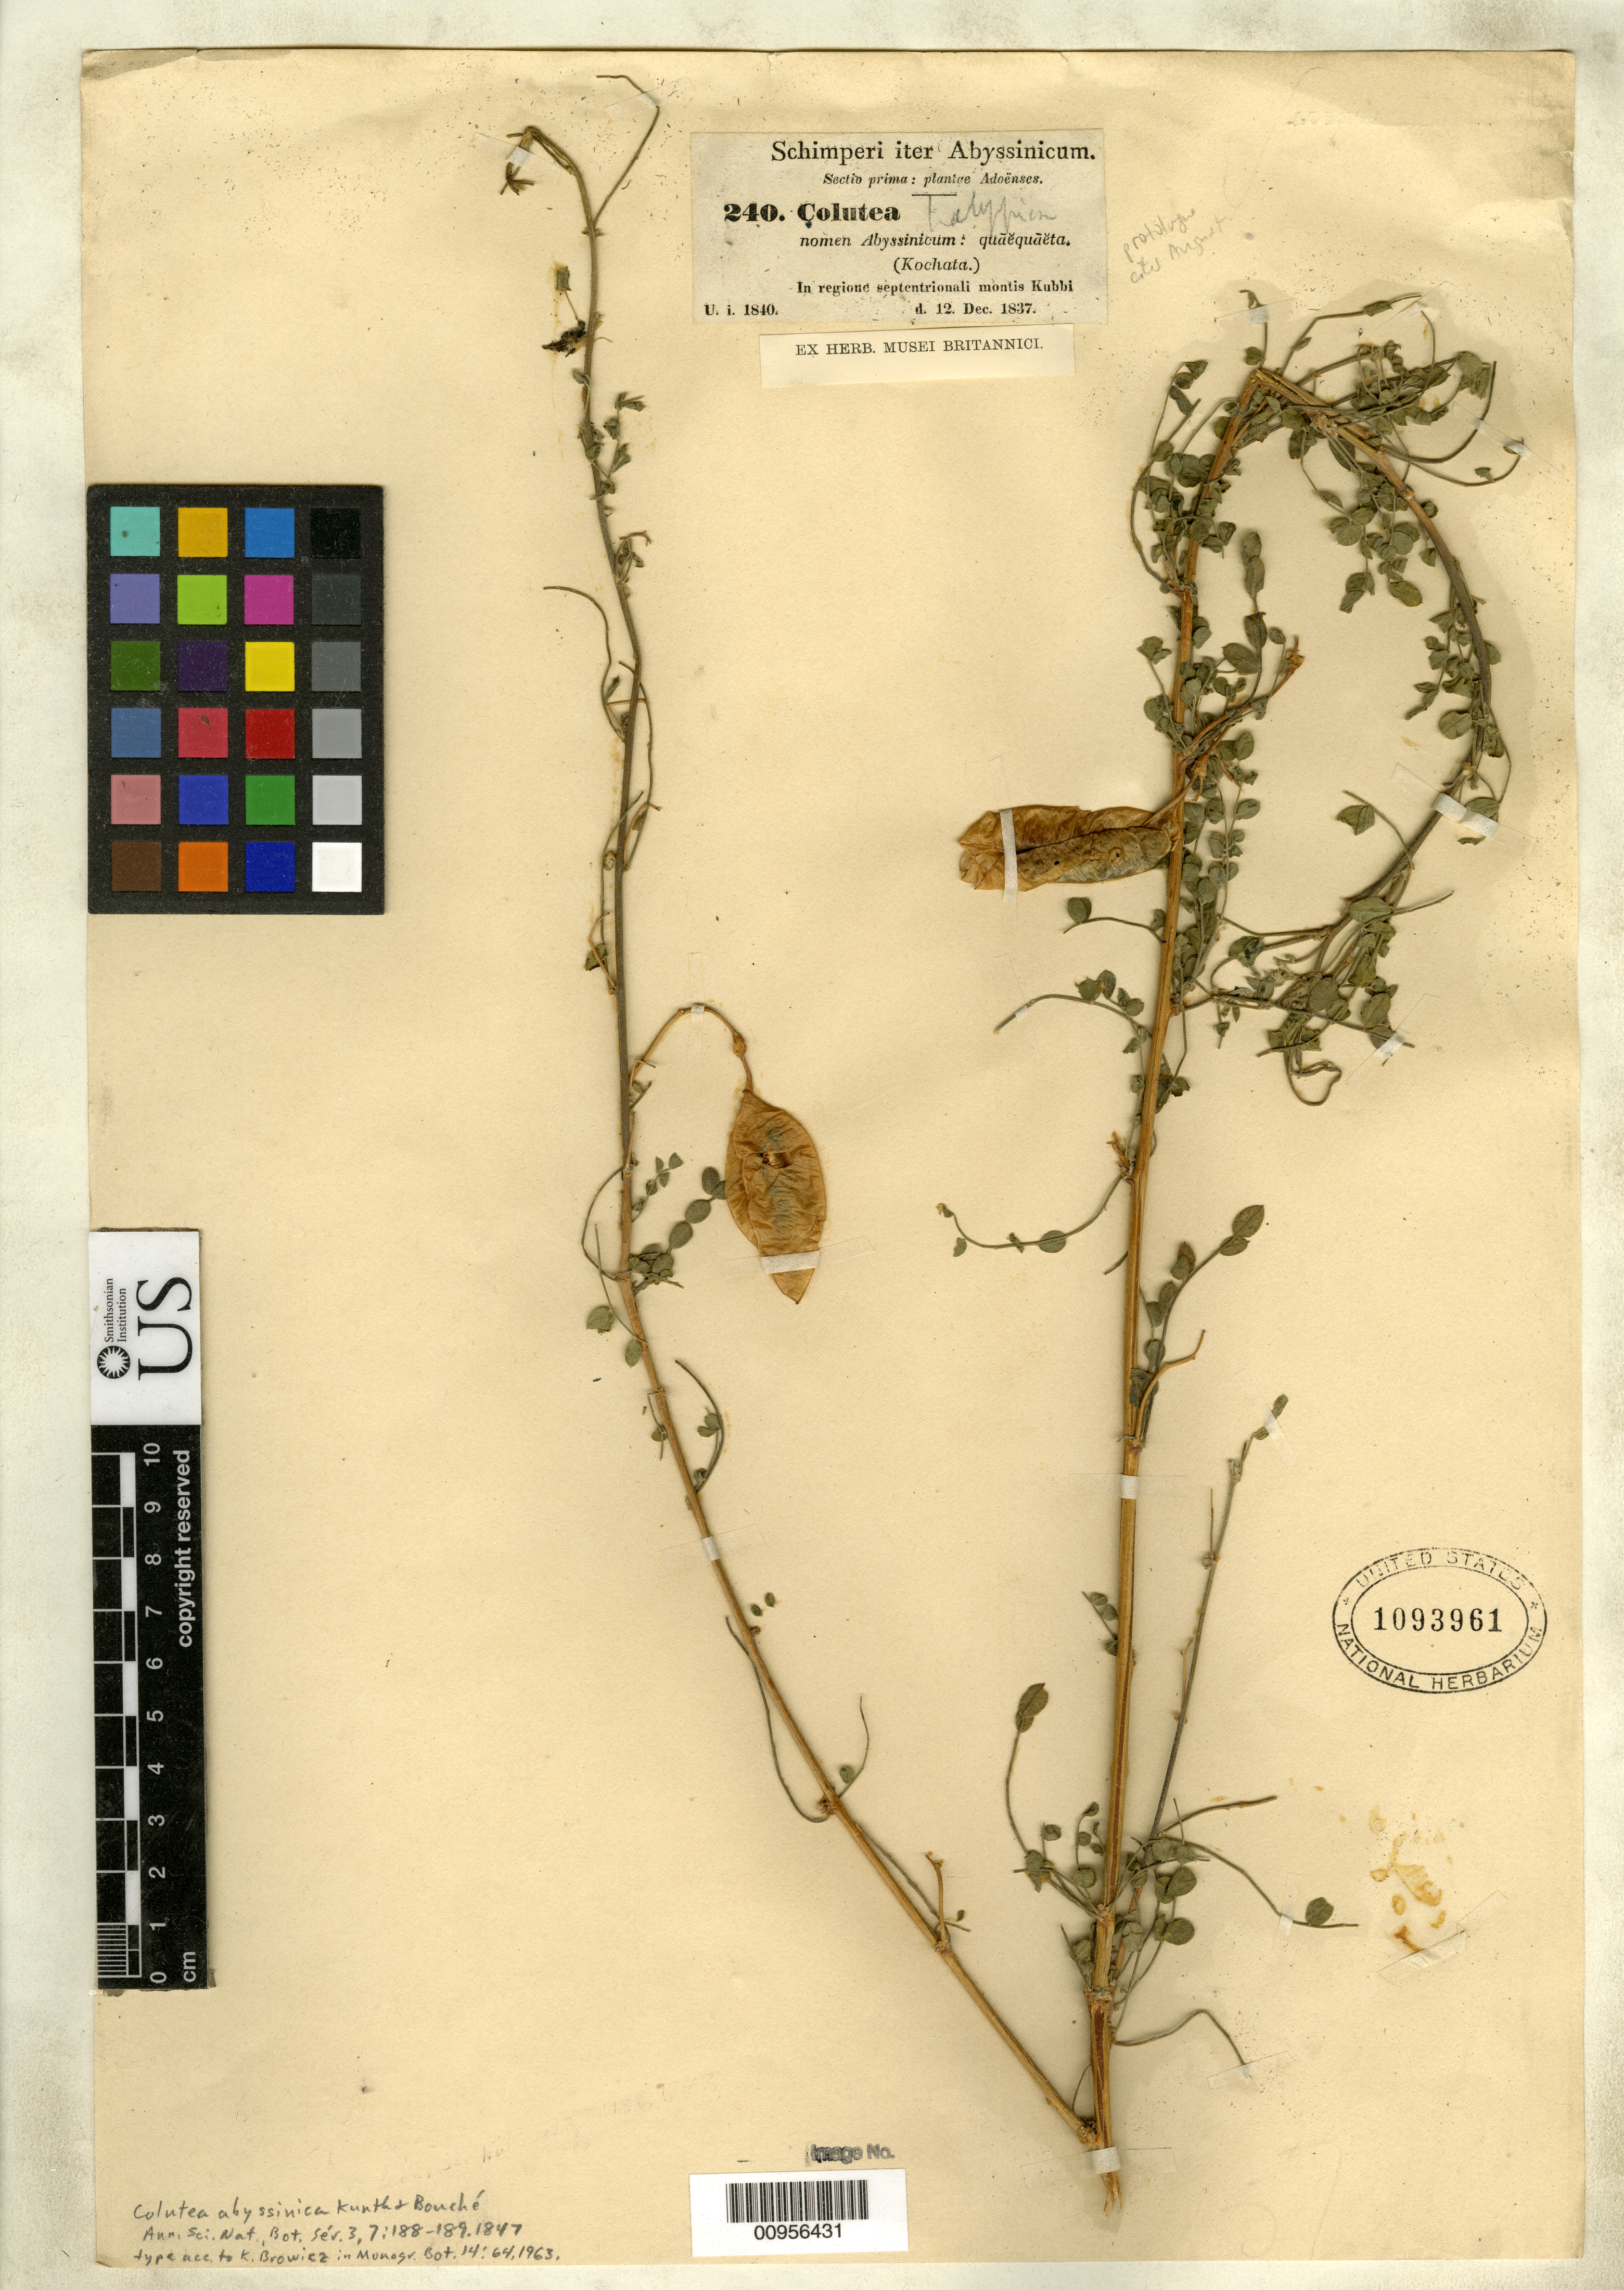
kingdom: Plantae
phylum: Tracheophyta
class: Magnoliopsida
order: Fabales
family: Fabaceae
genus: Colutea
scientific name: Colutea abyssinica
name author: Kunth & C.D. Bouché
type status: Possible Type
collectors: G. W. Schimper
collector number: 240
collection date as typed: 12 Dec 1937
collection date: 1937-12-12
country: Ethiopia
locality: In regione septentrionali montis Kubbi.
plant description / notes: Type collection according to Browicz in Monogr. Bot. 14: 64 (1963). Protologue cites only "Abyssinia. Floret Augusto."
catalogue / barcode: US 1093961